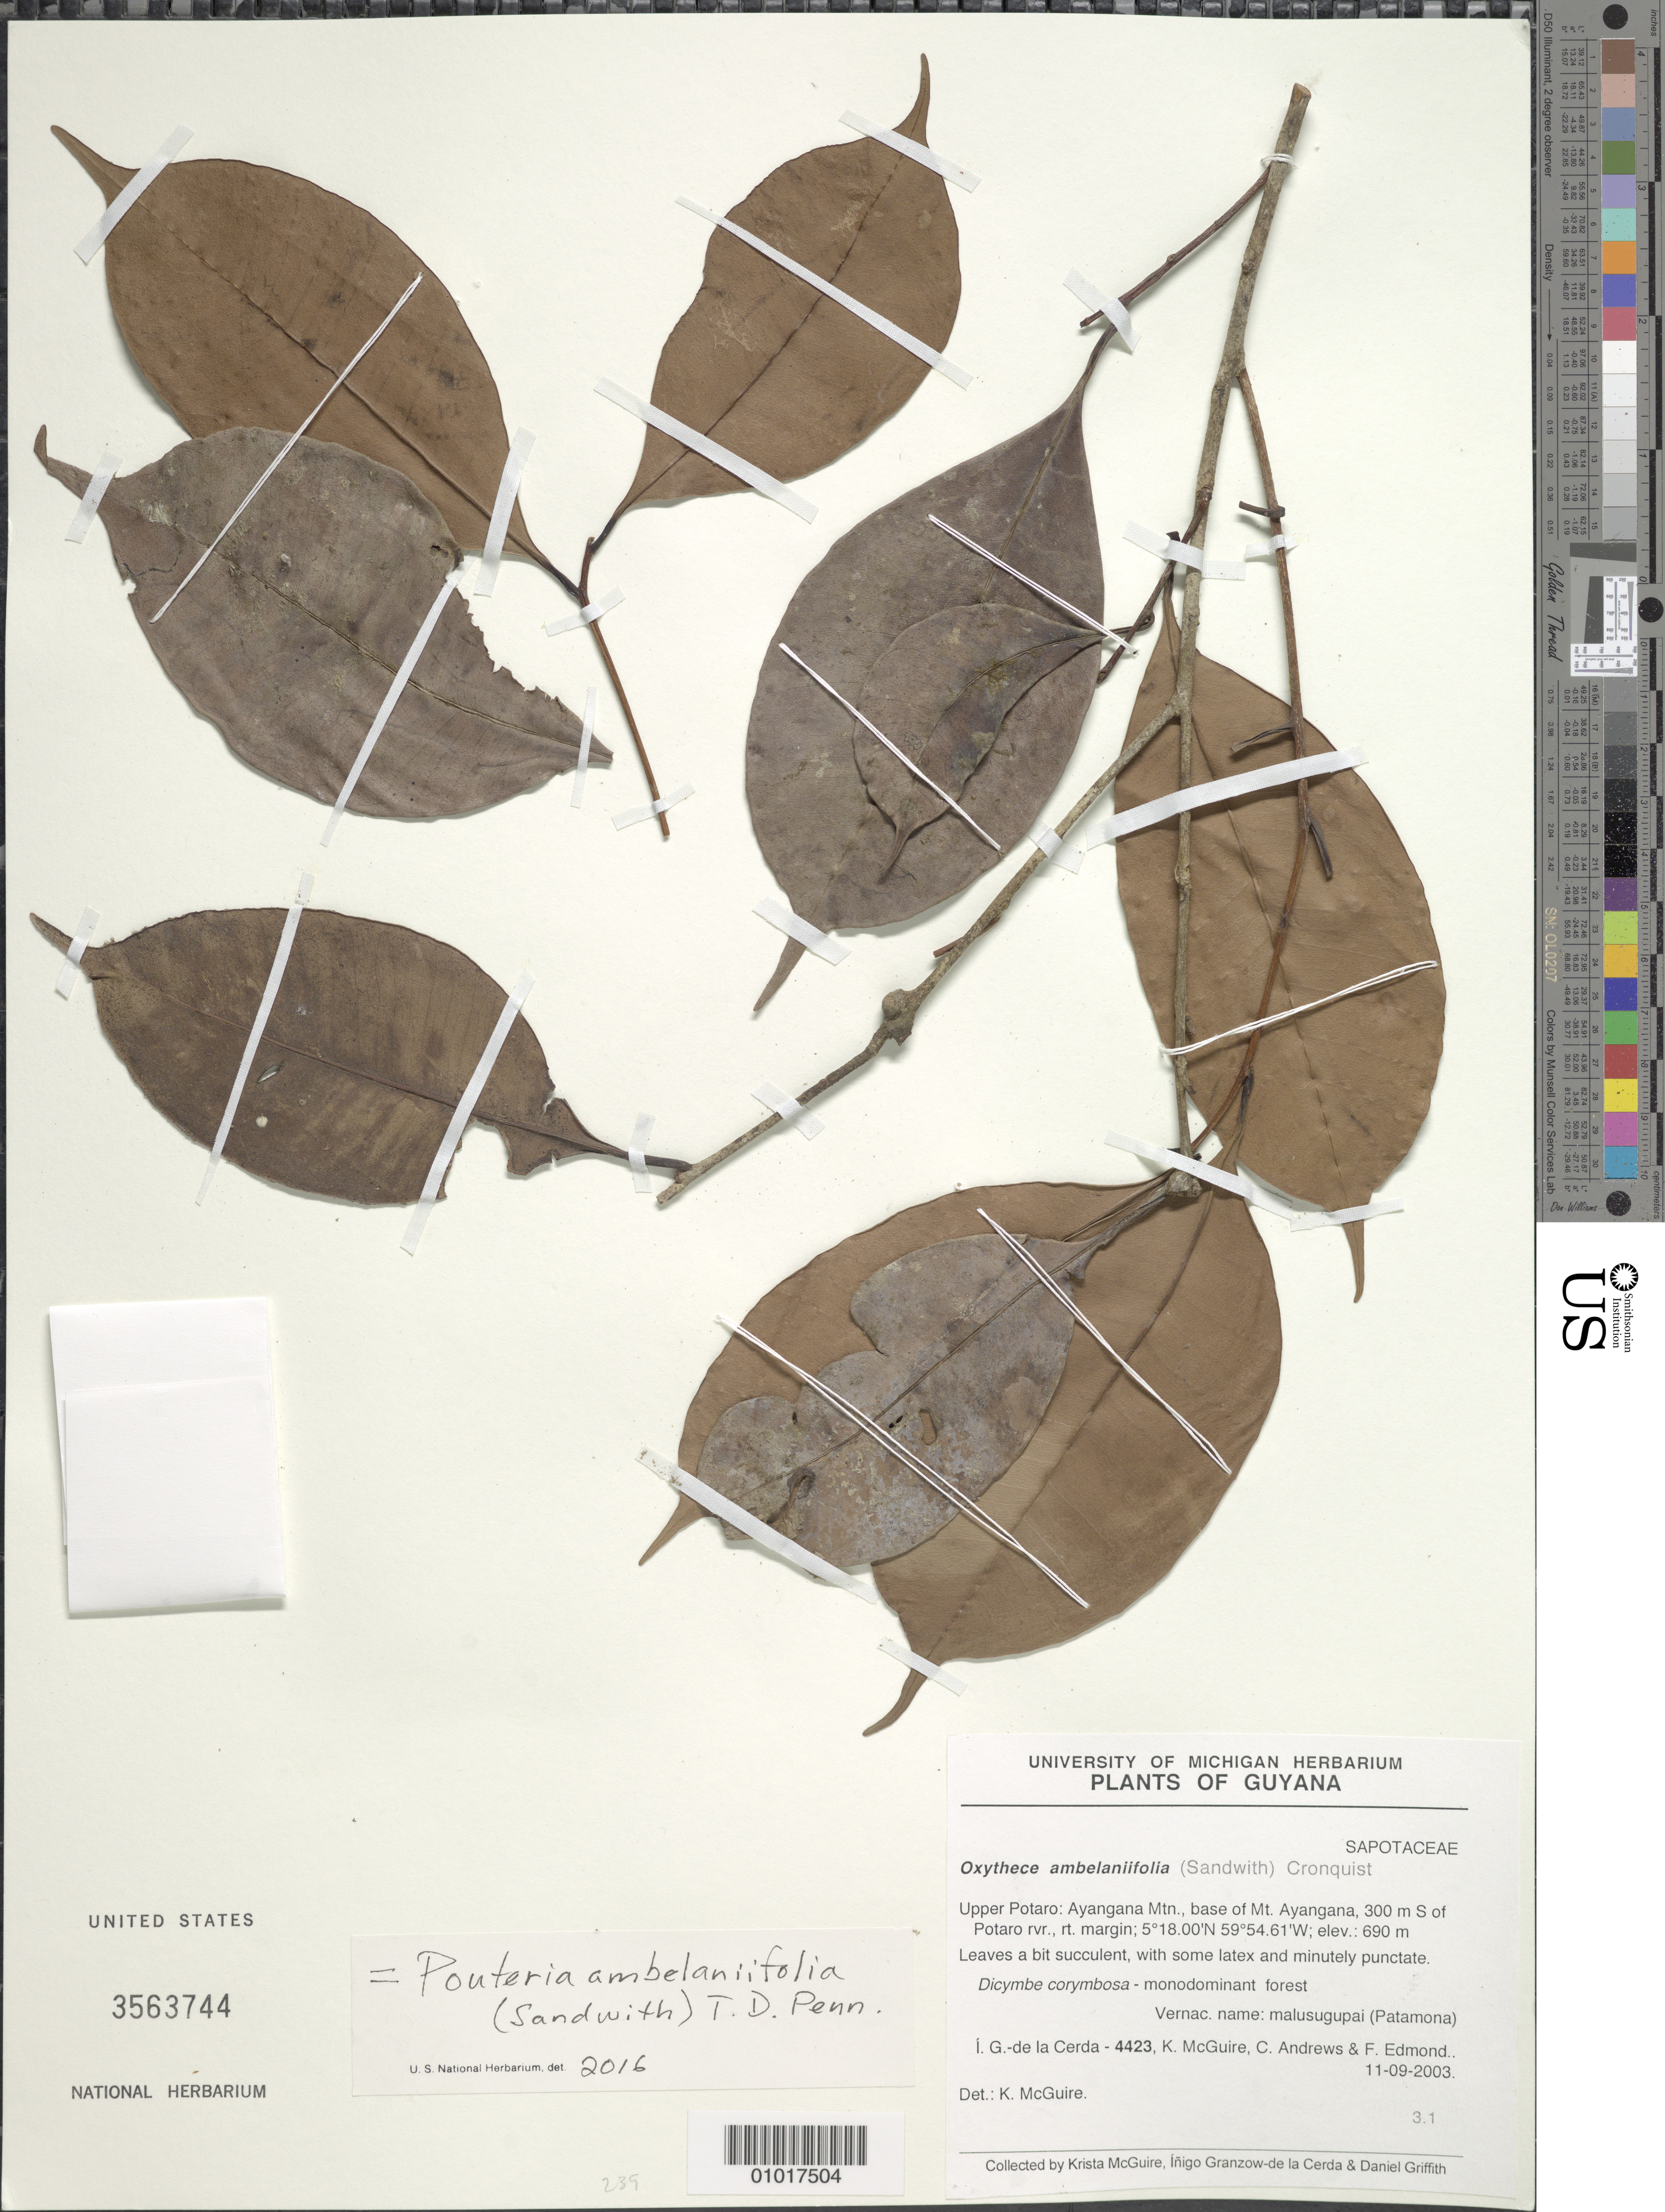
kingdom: Plantae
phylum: Tracheophyta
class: Magnoliopsida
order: Ericales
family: Sapotaceae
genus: Pouteria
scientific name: Pouteria ambelaniifolia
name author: (Sandwith) T.D. Penn.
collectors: I. de la Cerda, K. McGuire, C. Andrews & F. Edmond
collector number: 4423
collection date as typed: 11-Sep-03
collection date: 2003-09-11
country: Guyana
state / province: Potaro-Siparuni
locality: Upper Potaro: Ayangana Mtn., base of Mt. Ayangana, 300 m S of Potaro rvr, rt margin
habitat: (Dicymbe corymbosa- monodominant forest)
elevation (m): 690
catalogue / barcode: US 3563744